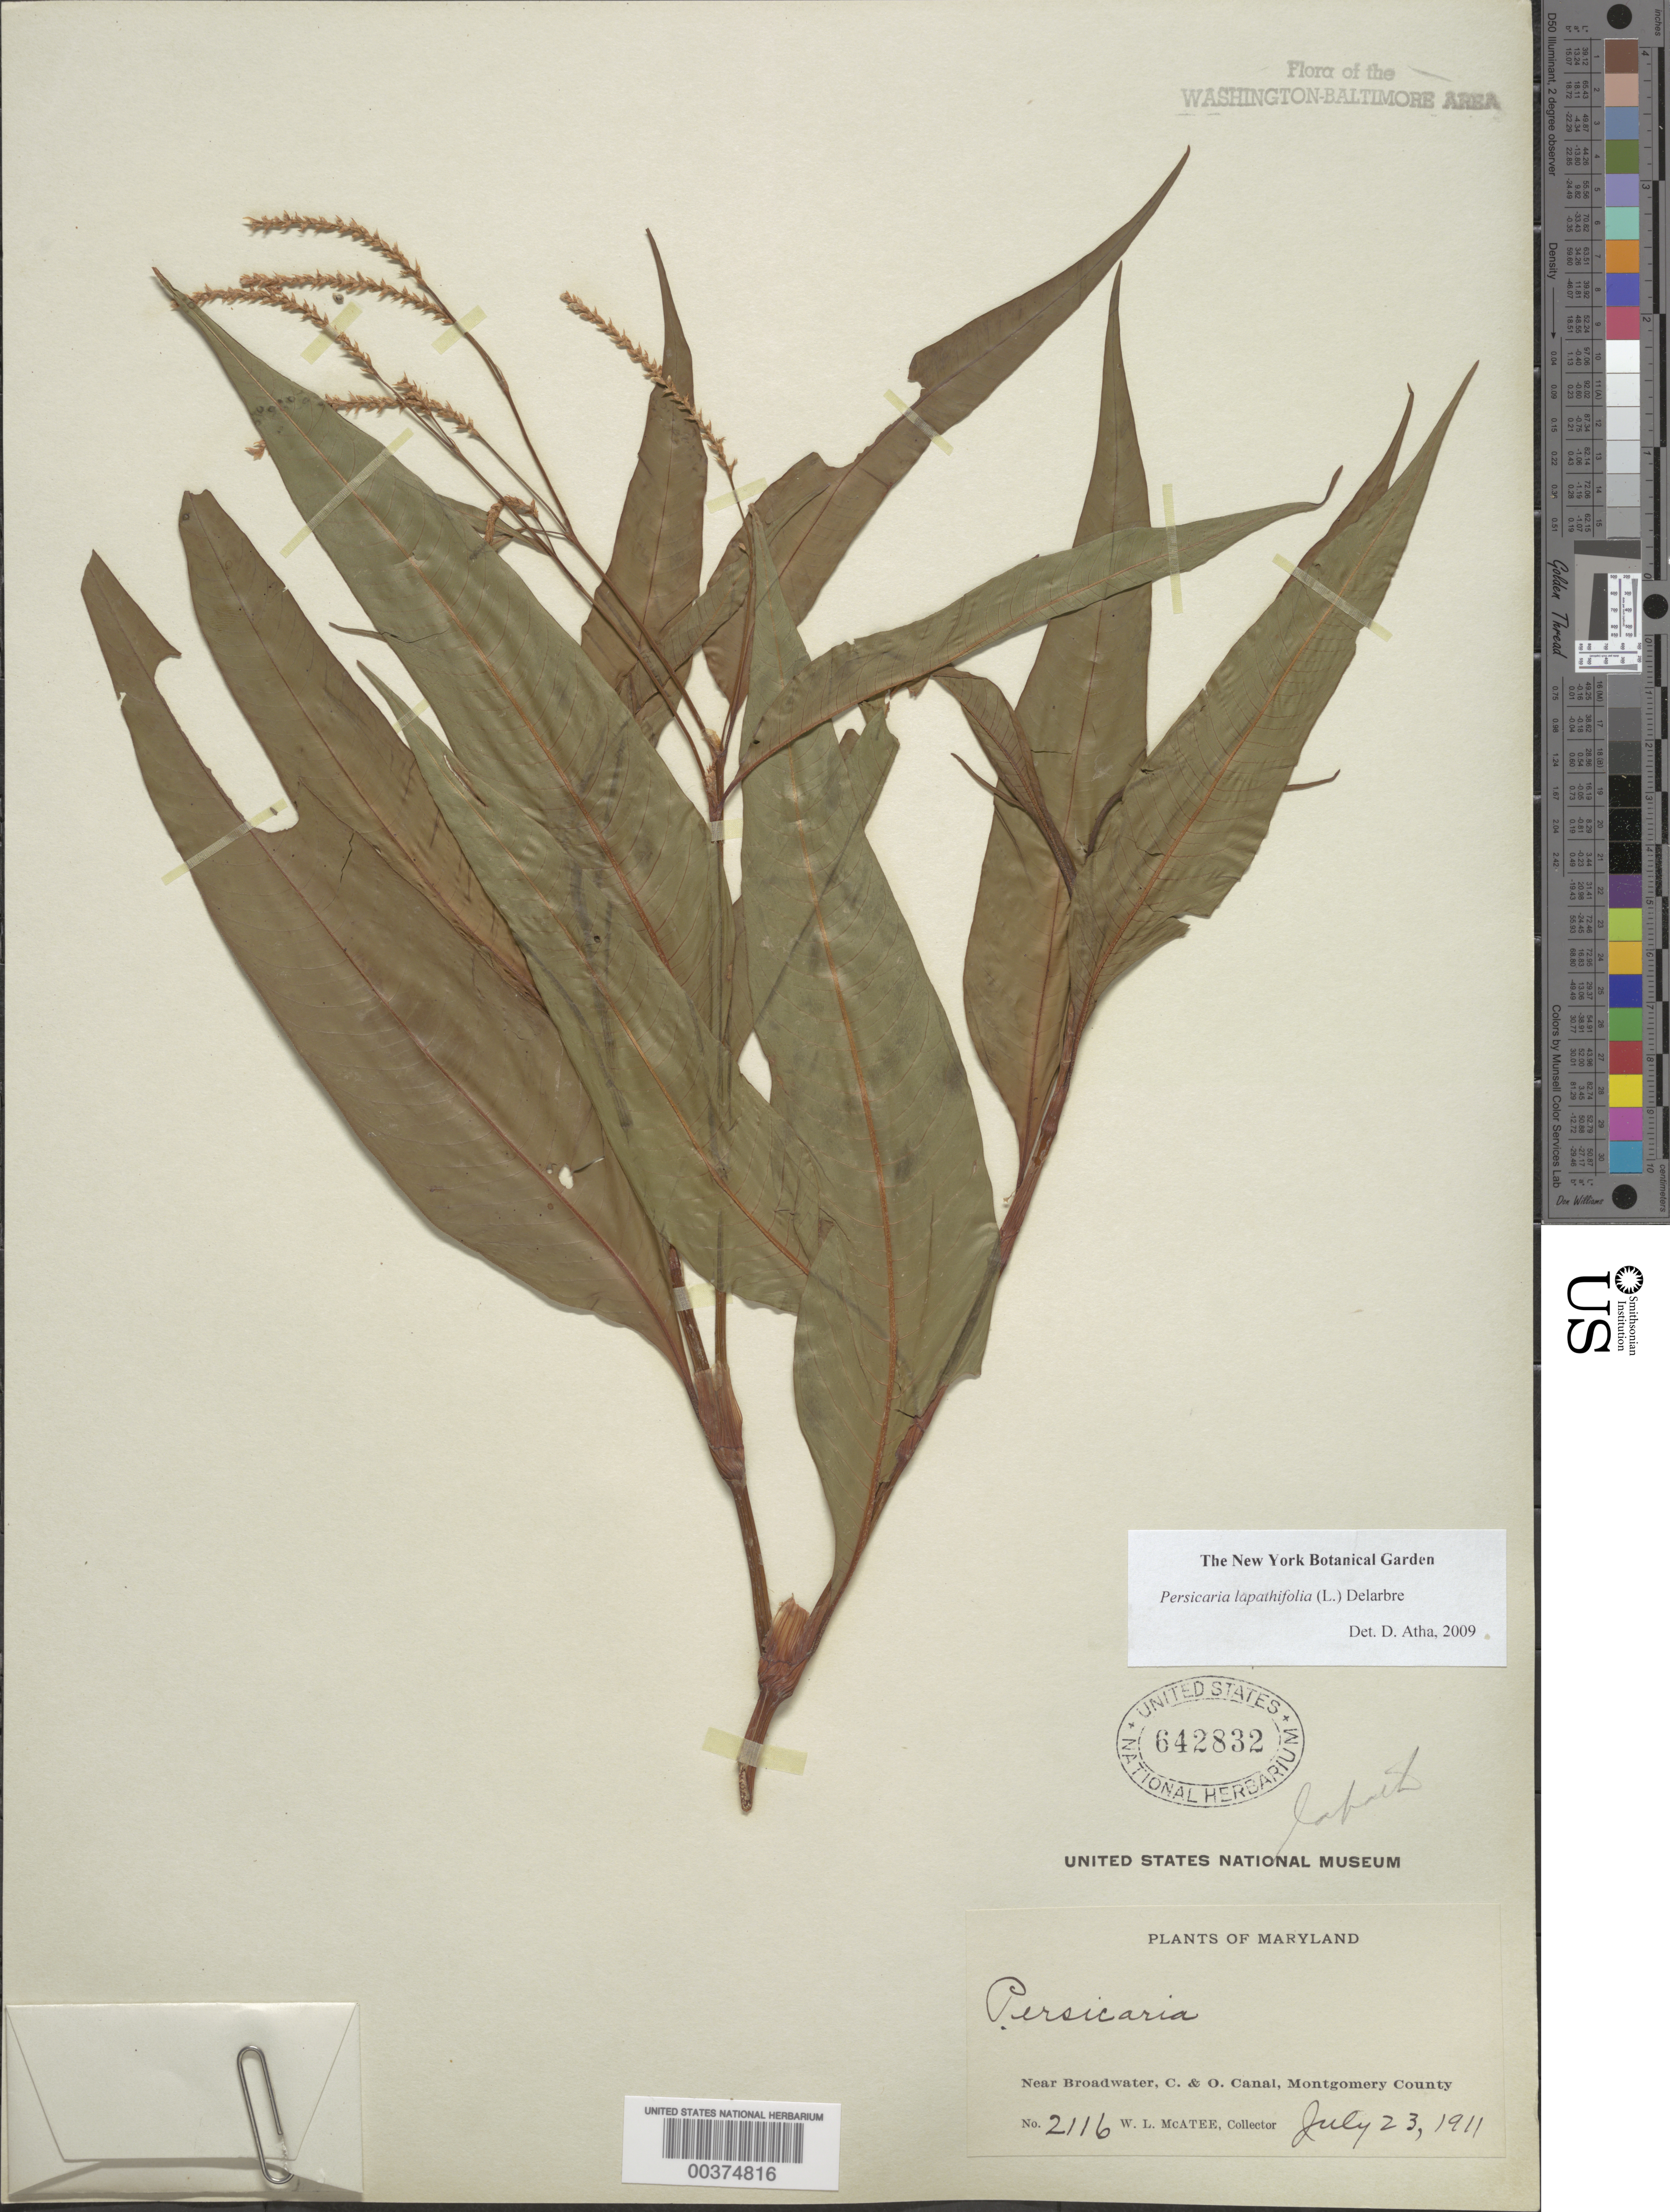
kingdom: Plantae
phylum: Tracheophyta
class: Magnoliopsida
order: Caryophyllales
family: Polygonaceae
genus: Persicaria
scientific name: Persicaria lapathifolia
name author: (L.) Delarbre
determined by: Atha, D. E.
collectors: W. McAtee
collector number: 2116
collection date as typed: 23 Jul 1911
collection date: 1911-07-23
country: United States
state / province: Maryland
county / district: Montgomery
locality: Near Broadwater, C & O Canal C. & O. Canal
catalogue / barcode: US 642832